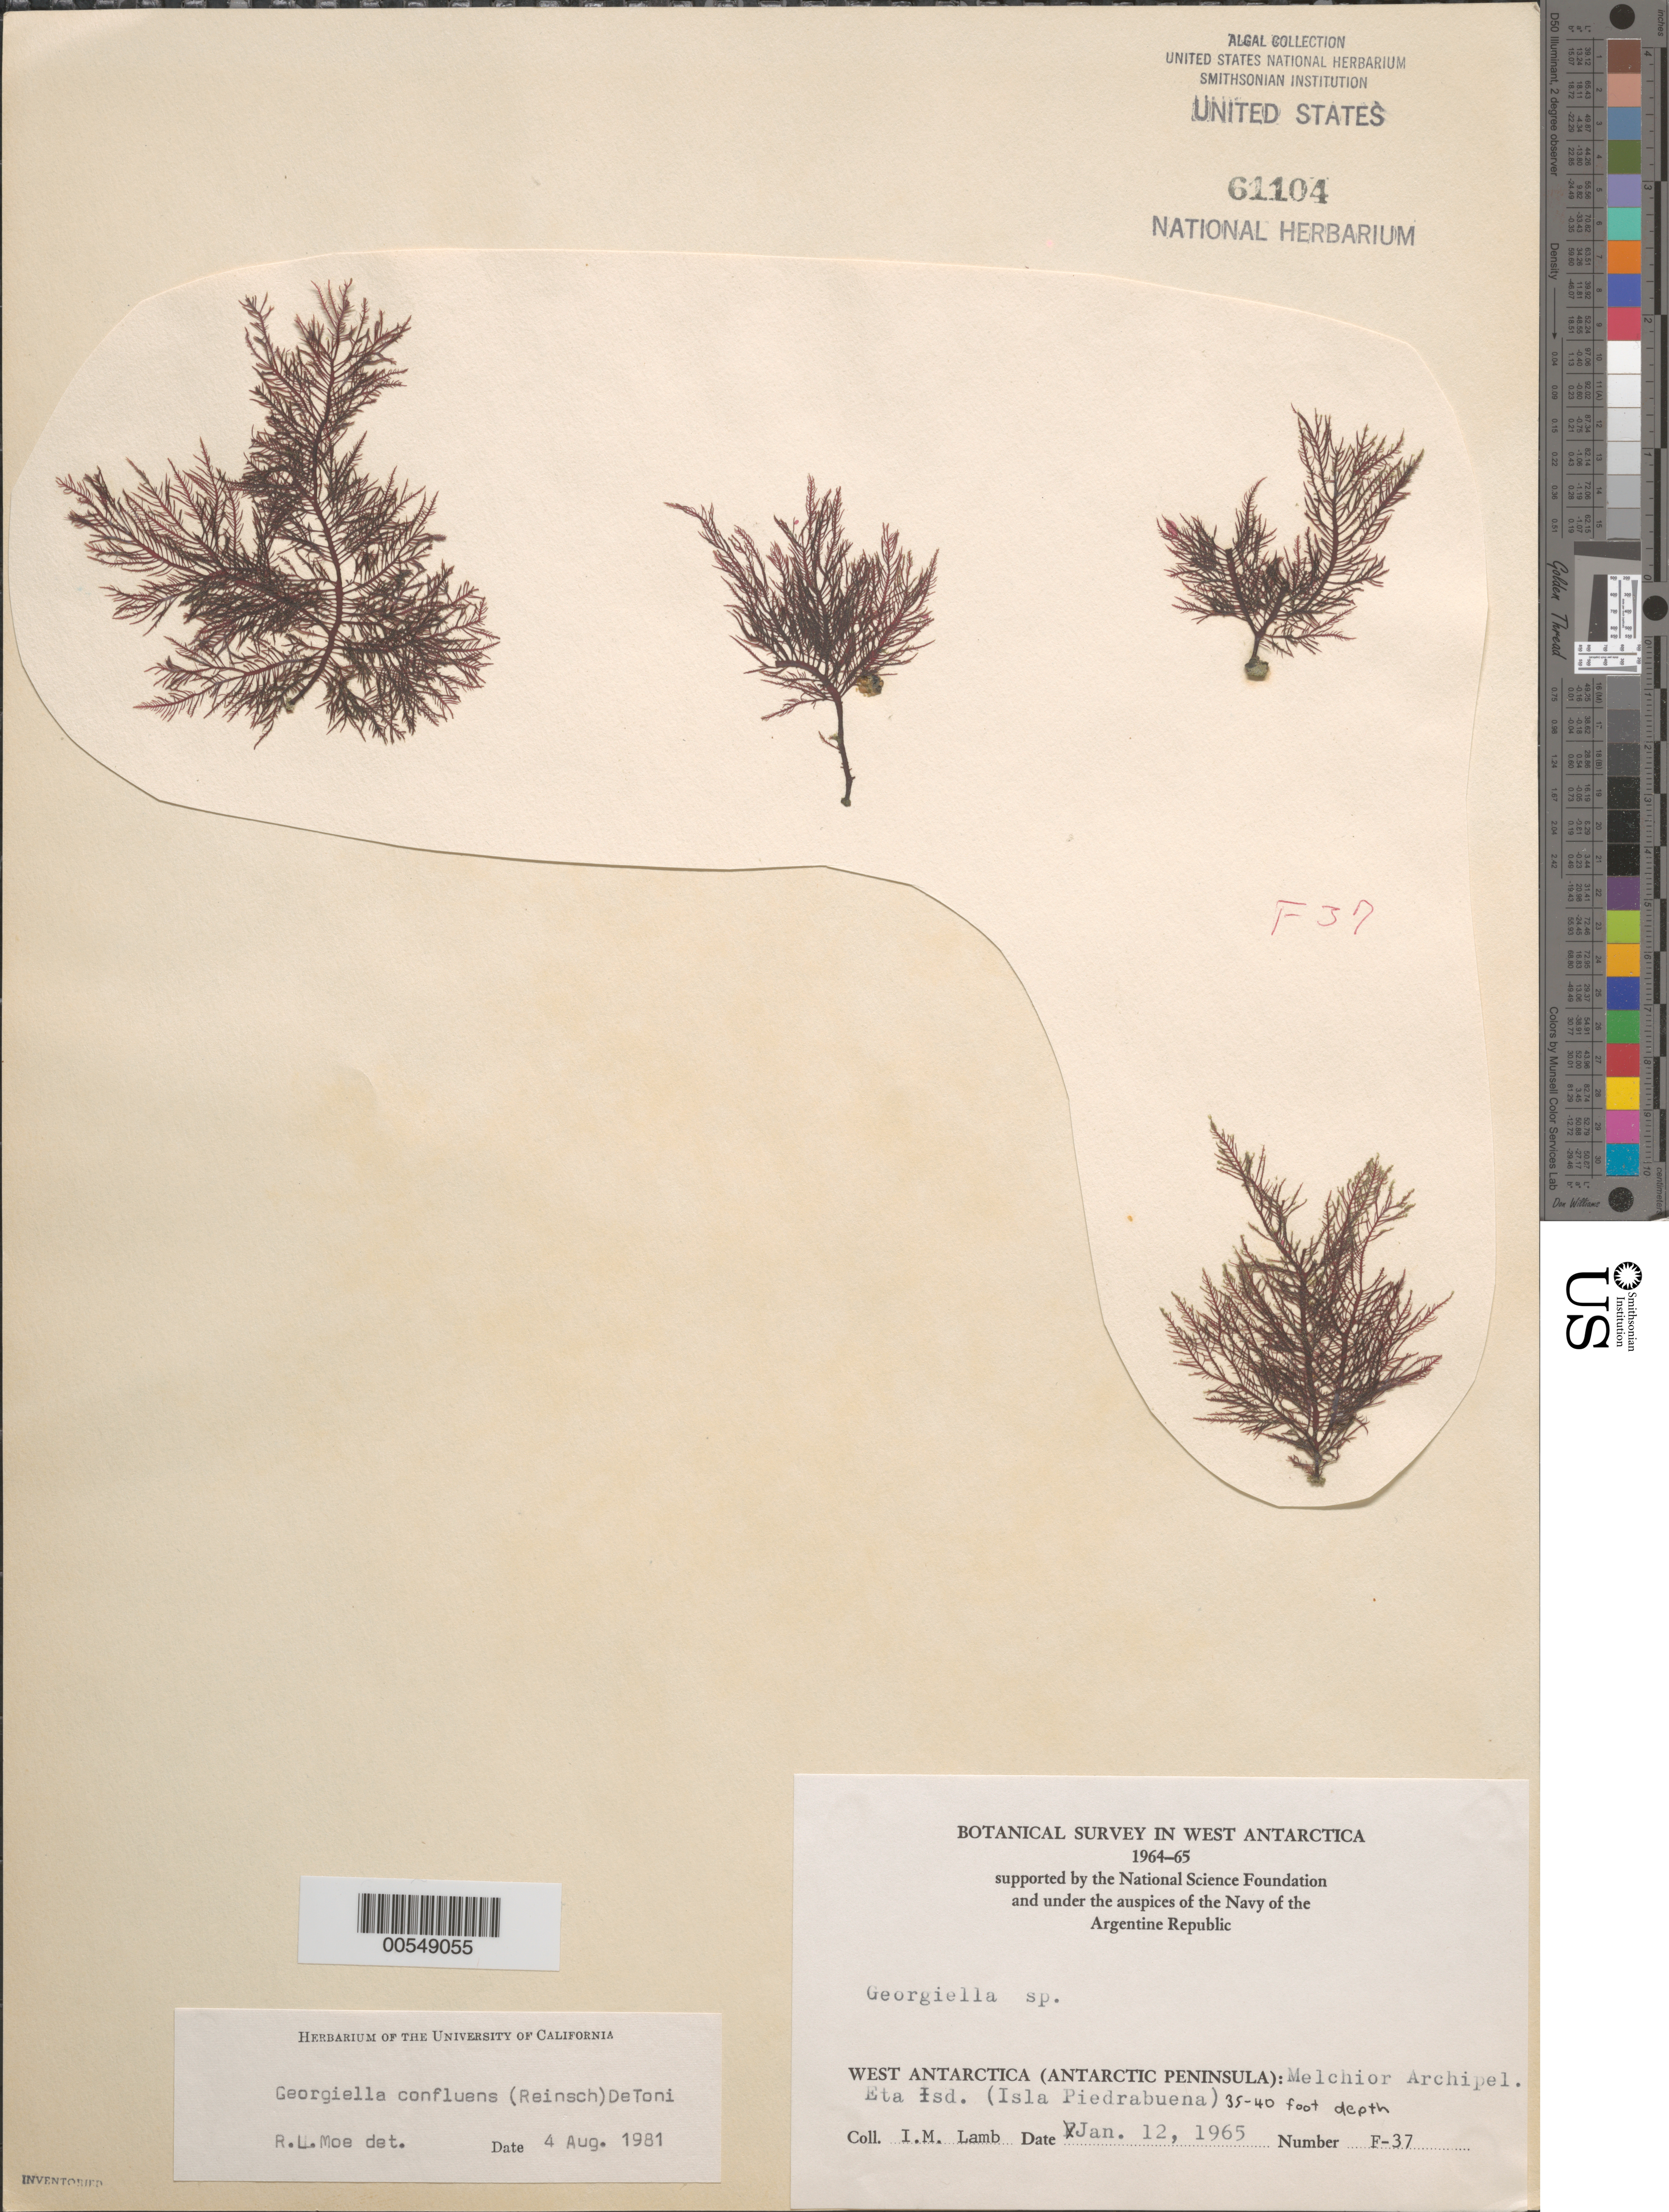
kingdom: Plantae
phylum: Rhodophyta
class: Florideophyceae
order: Ceramiales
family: Wrangeliaceae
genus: Georgiella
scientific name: Georgiella confluens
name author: (Reinsch) Kylin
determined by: Moe, R. L.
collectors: I. M. Lamb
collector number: F-37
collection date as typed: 12 Jan 1965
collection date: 1965-01-12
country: Antarctica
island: Eta Island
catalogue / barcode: US 61104